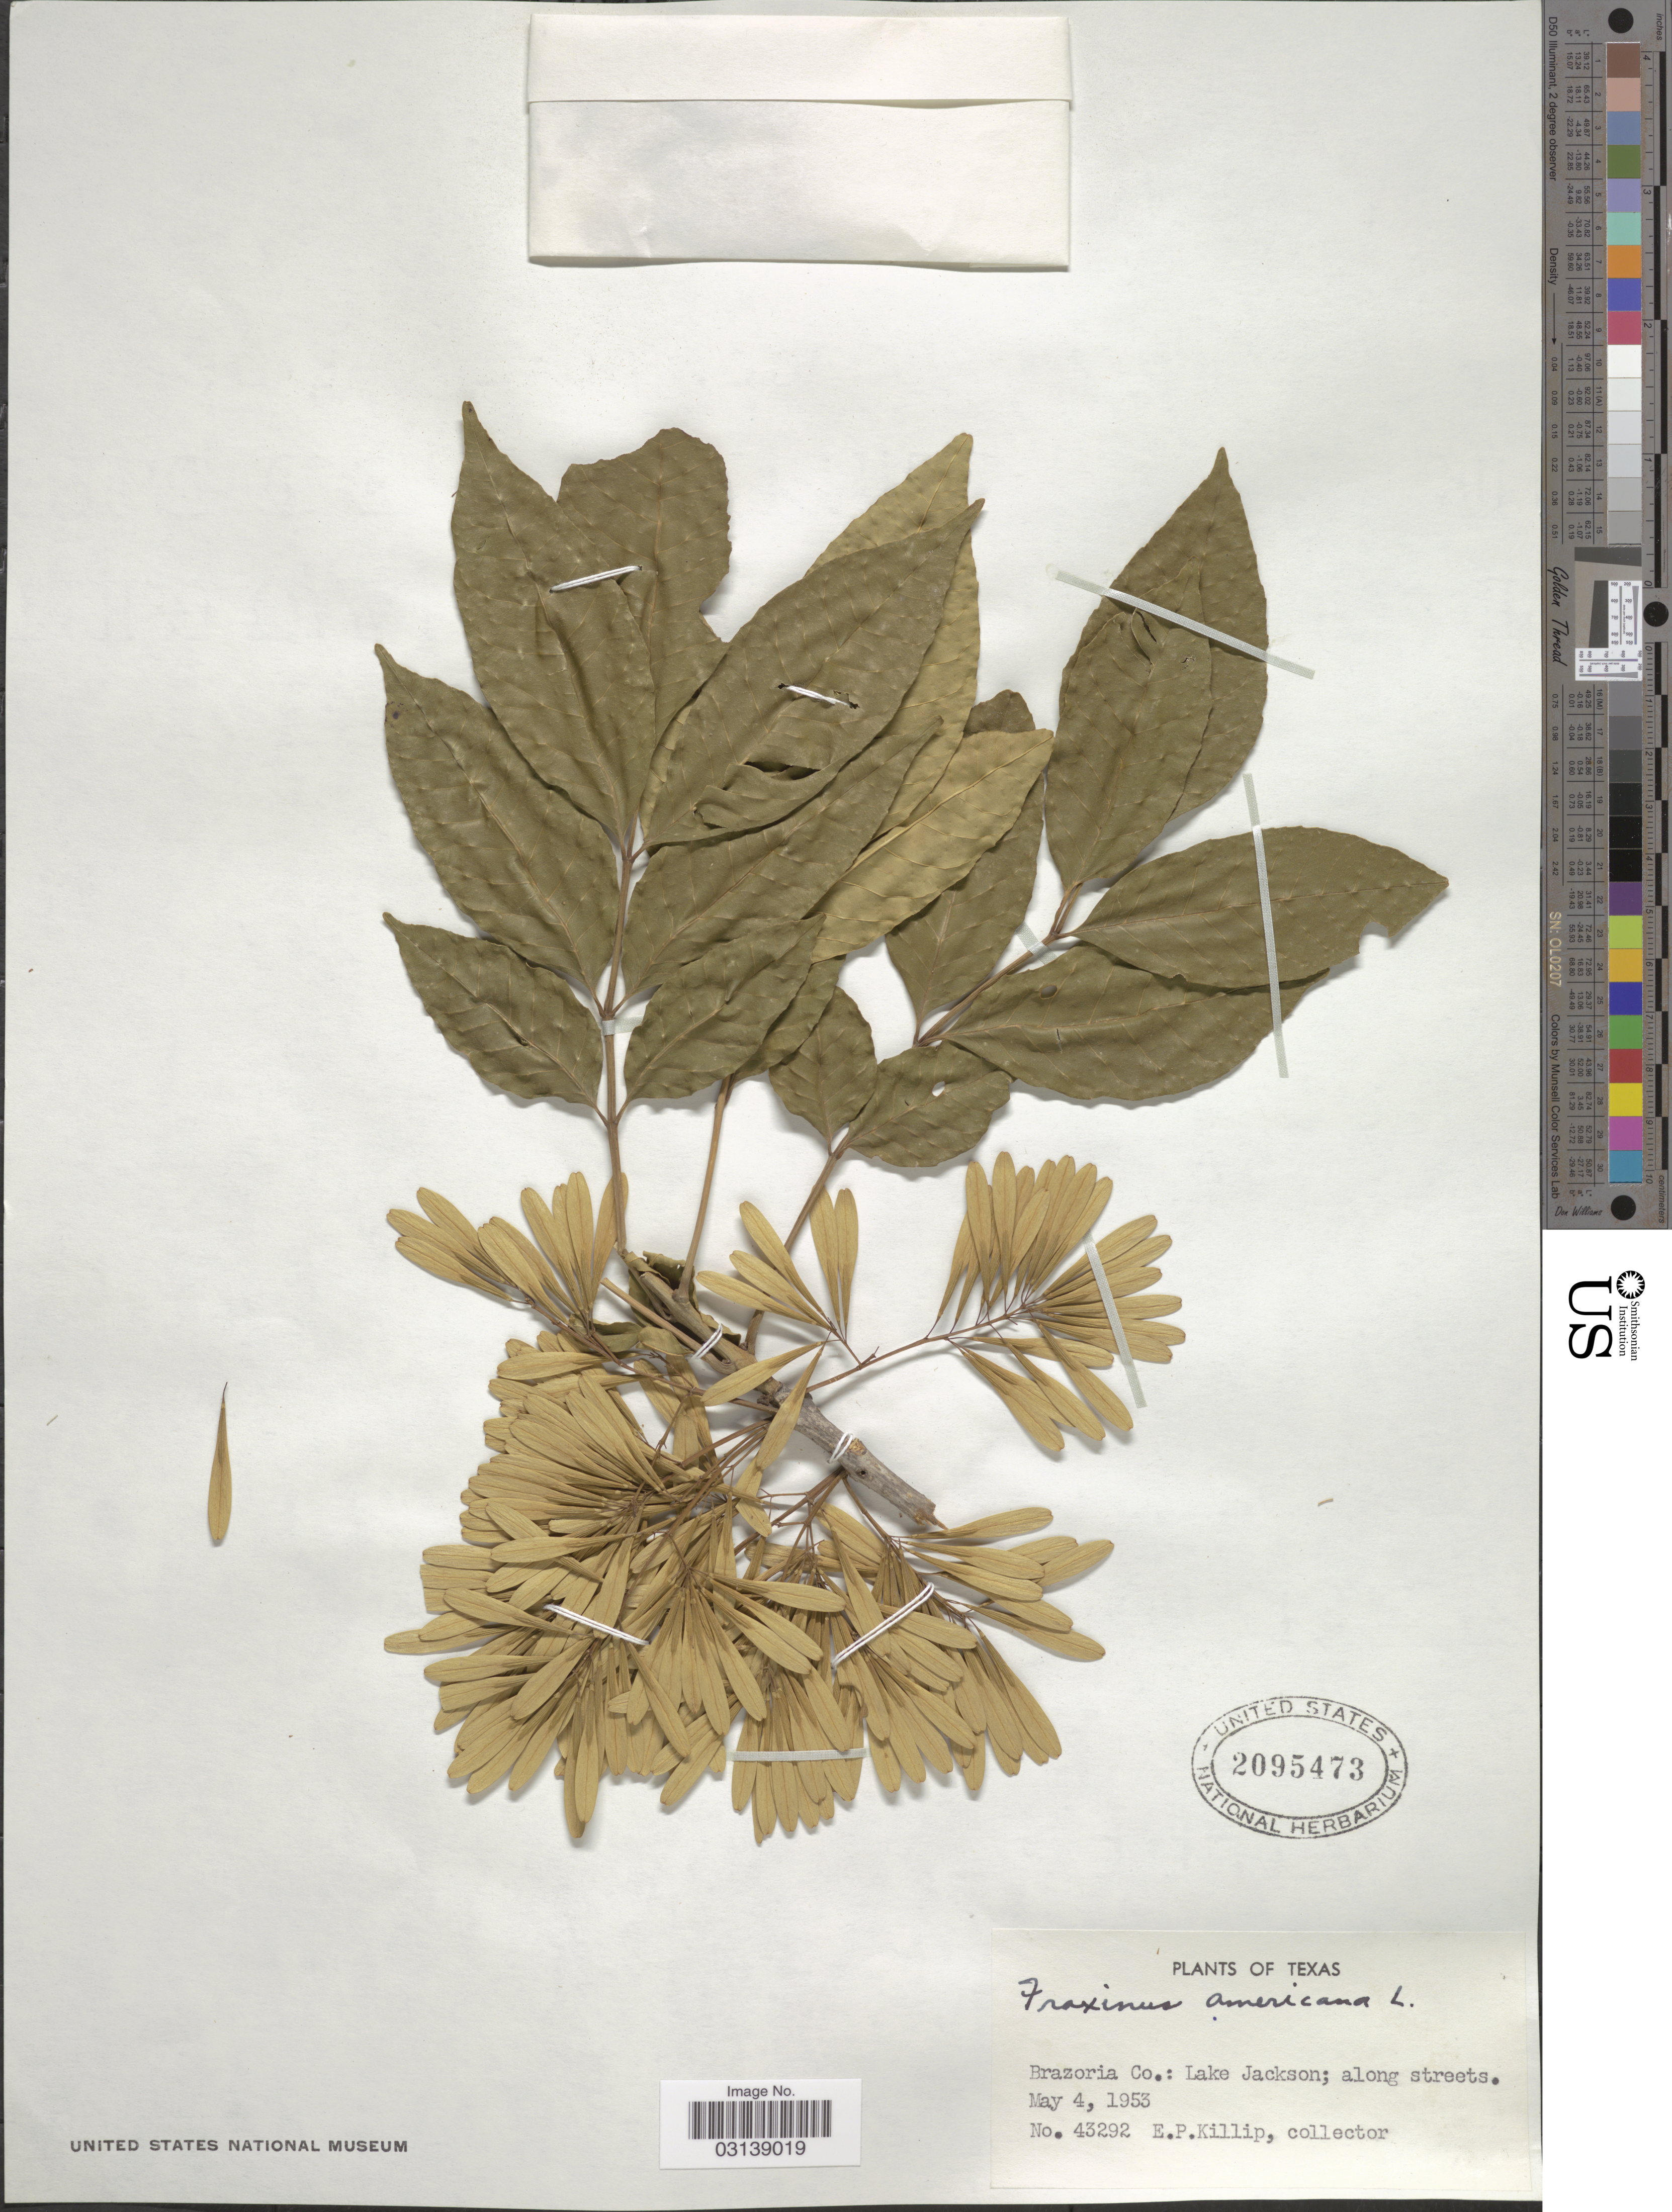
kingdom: Plantae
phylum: Tracheophyta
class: Magnoliopsida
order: Lamiales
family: Oleaceae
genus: Fraxinus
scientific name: Fraxinus pennsylvanica var. campestris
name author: (Britton) F.C. Gates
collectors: E. P. Killip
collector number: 43292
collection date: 1953-05-04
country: United States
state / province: Texas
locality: Brazoria Co.: Lake Jackson.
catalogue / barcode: US 2095473